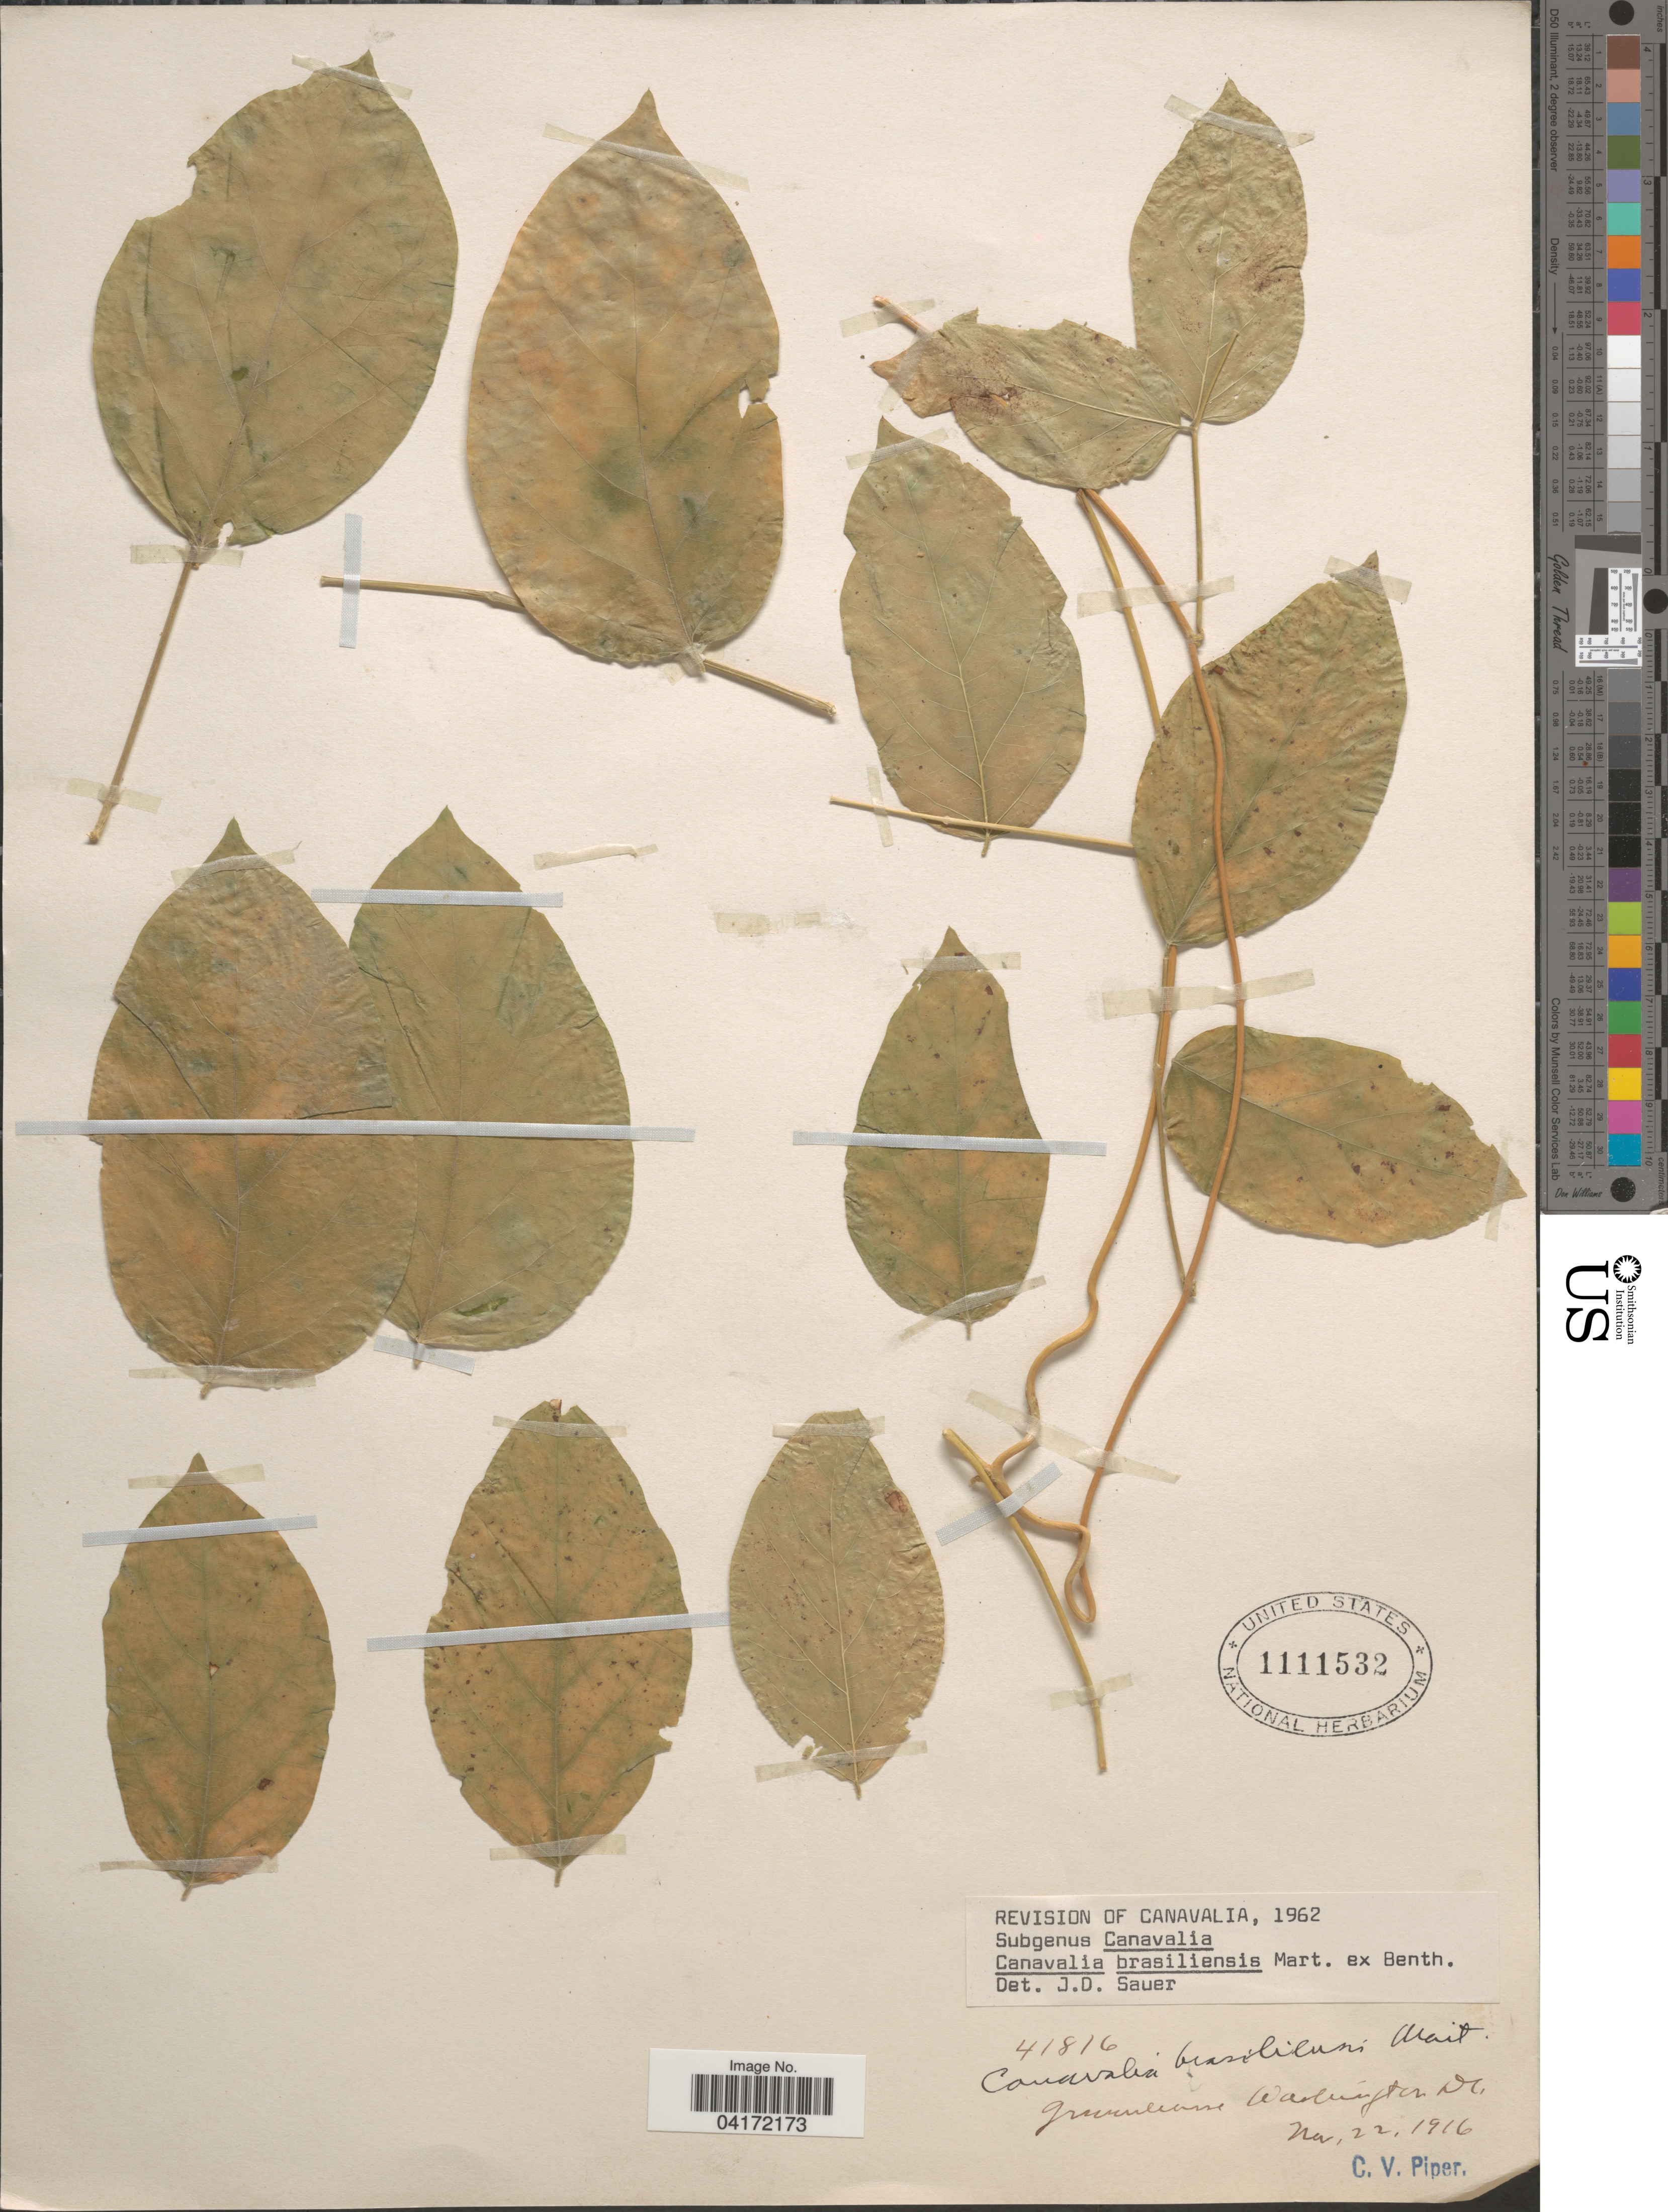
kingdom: Plantae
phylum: Tracheophyta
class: Magnoliopsida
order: Fabales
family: Fabaceae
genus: Canavalia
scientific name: Canavalia brasiliensis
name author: Mart. ex Benth.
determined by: Sauer, J. D.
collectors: C. V. Piper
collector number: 41816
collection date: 1916-11-22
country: United States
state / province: District of Columbia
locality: Greenhouse Washington.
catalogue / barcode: US 1111532